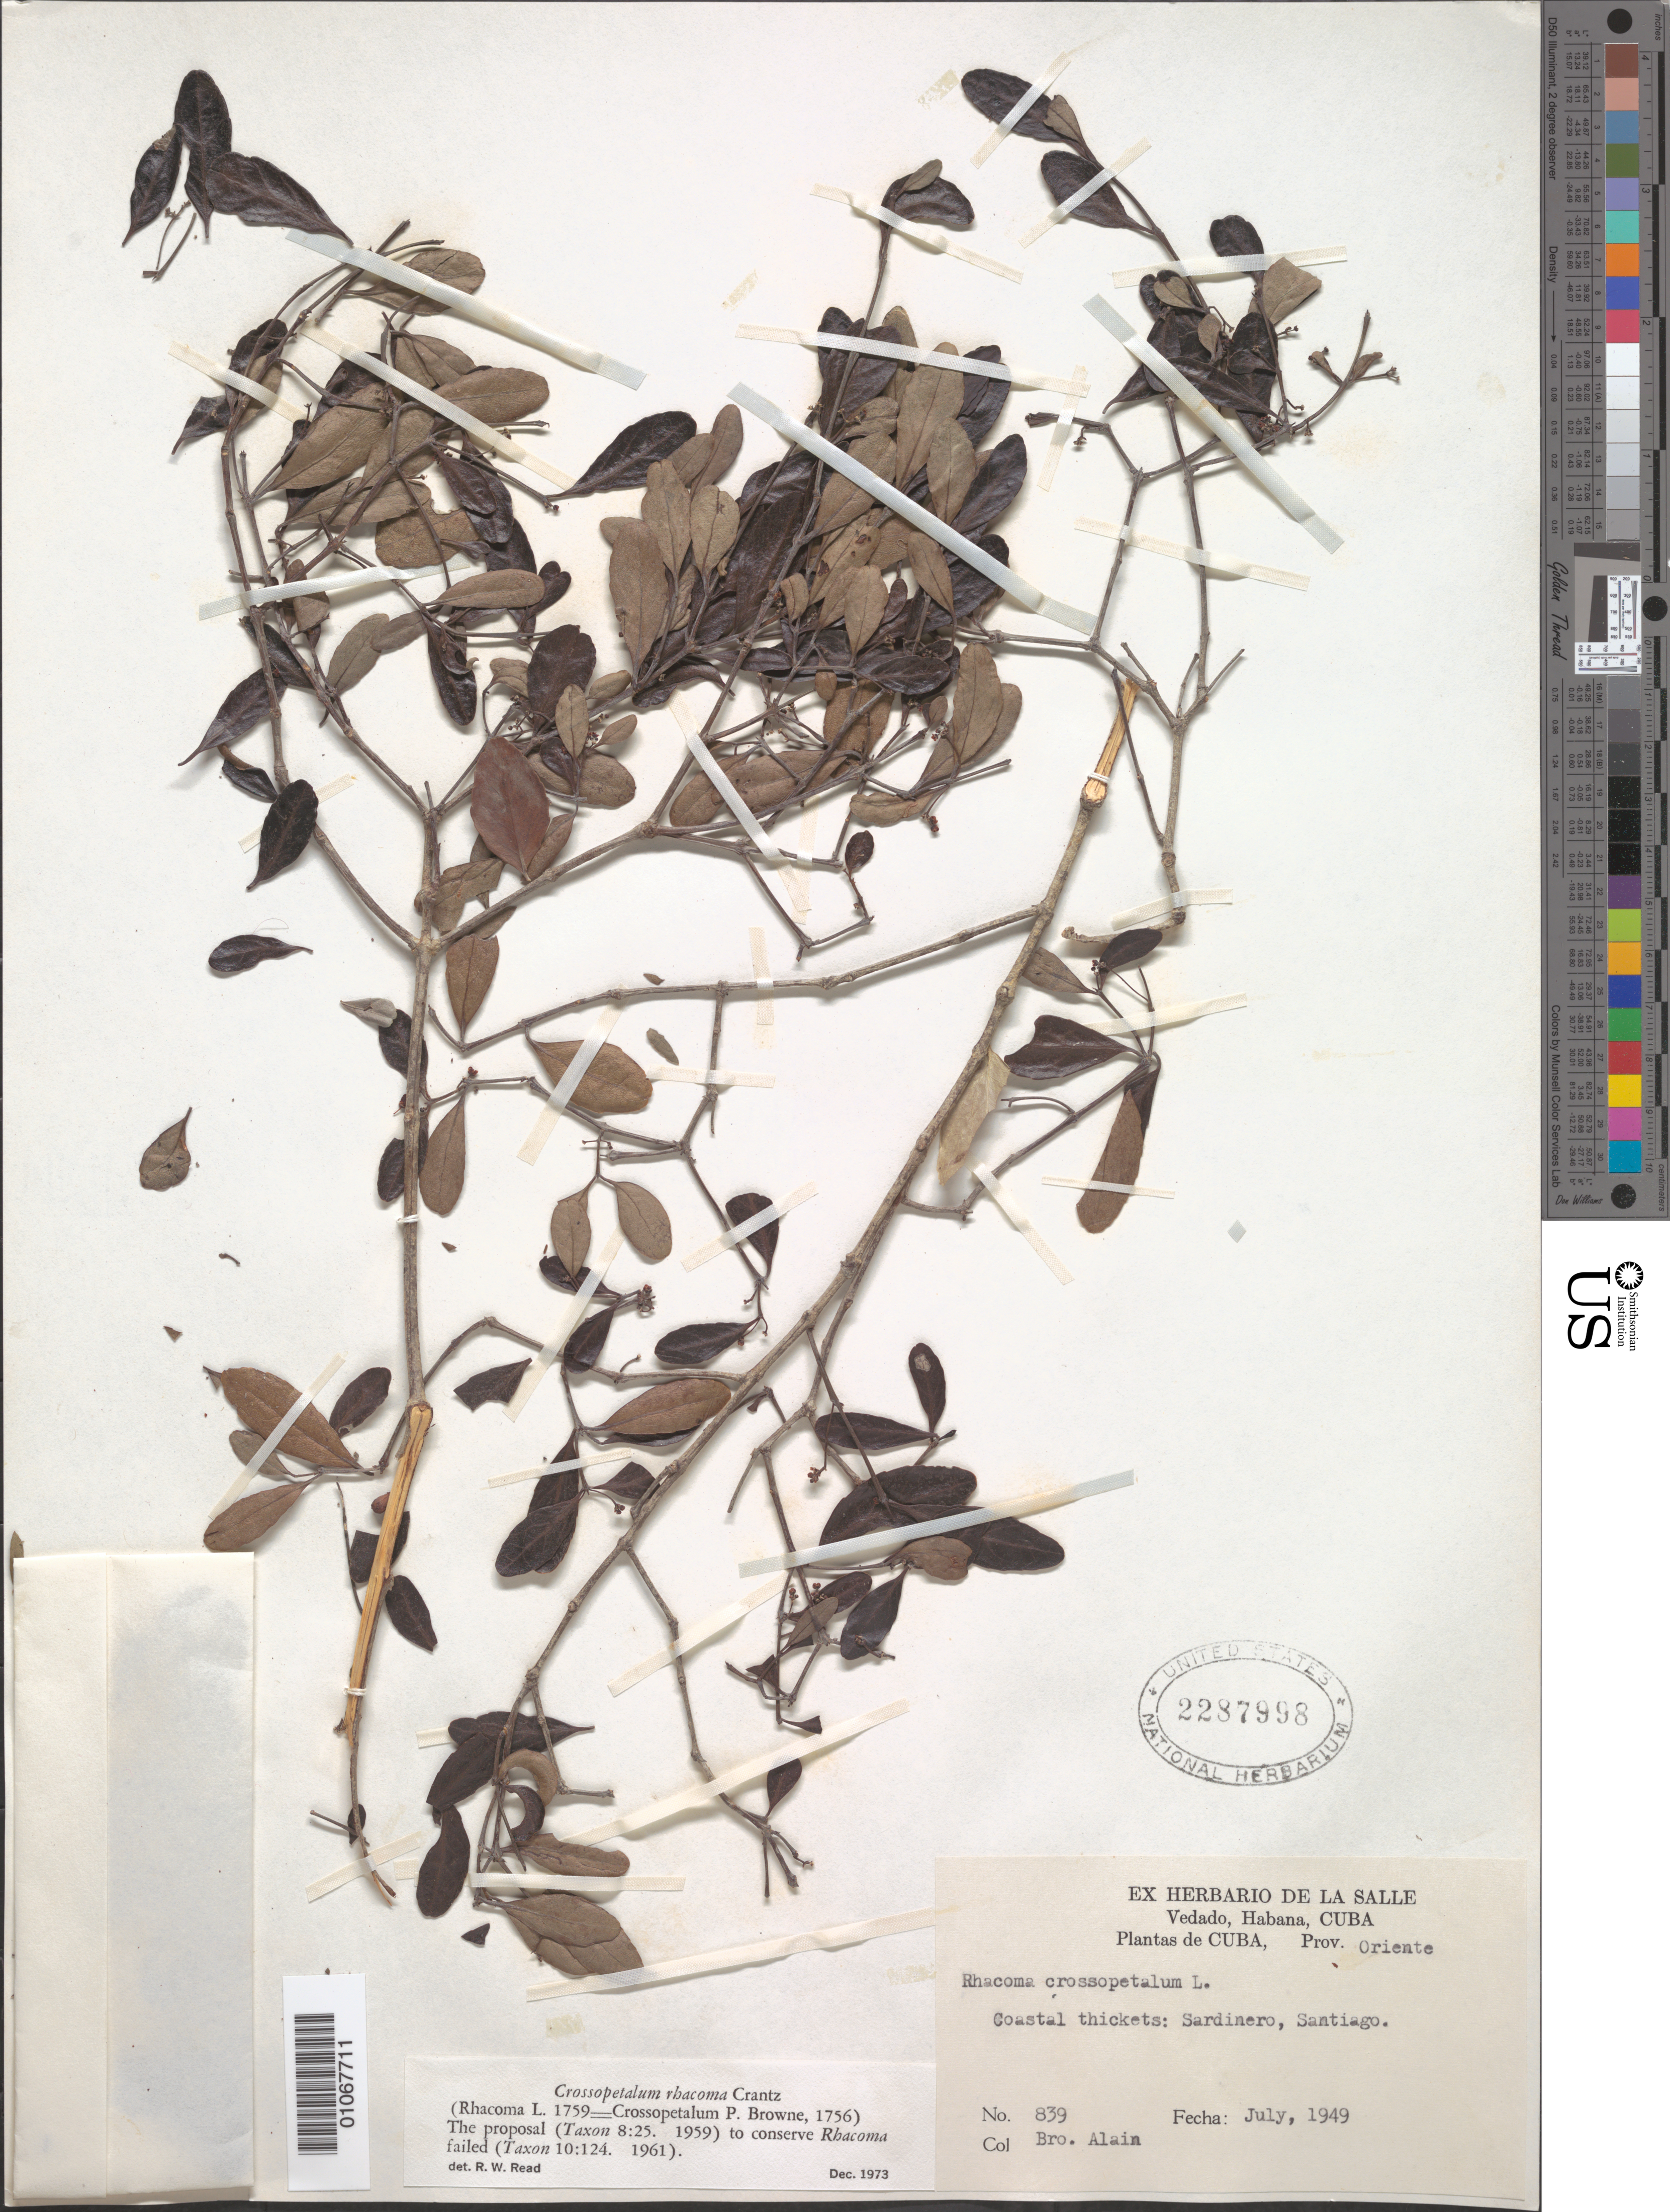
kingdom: Plantae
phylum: Tracheophyta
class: Magnoliopsida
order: Celastrales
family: Celastraceae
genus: Crossopetalum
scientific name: Crossopetalum rhacoma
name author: Crantz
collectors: A. H. Liogier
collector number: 839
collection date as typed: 01 Jul 1949 to 31 Jul 1949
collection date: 1949-07-01/1949-07-31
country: Cuba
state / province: Santiago de Cuba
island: Cuba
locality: Coastal thickets: Sardinero, Santiago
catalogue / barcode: US 2287998